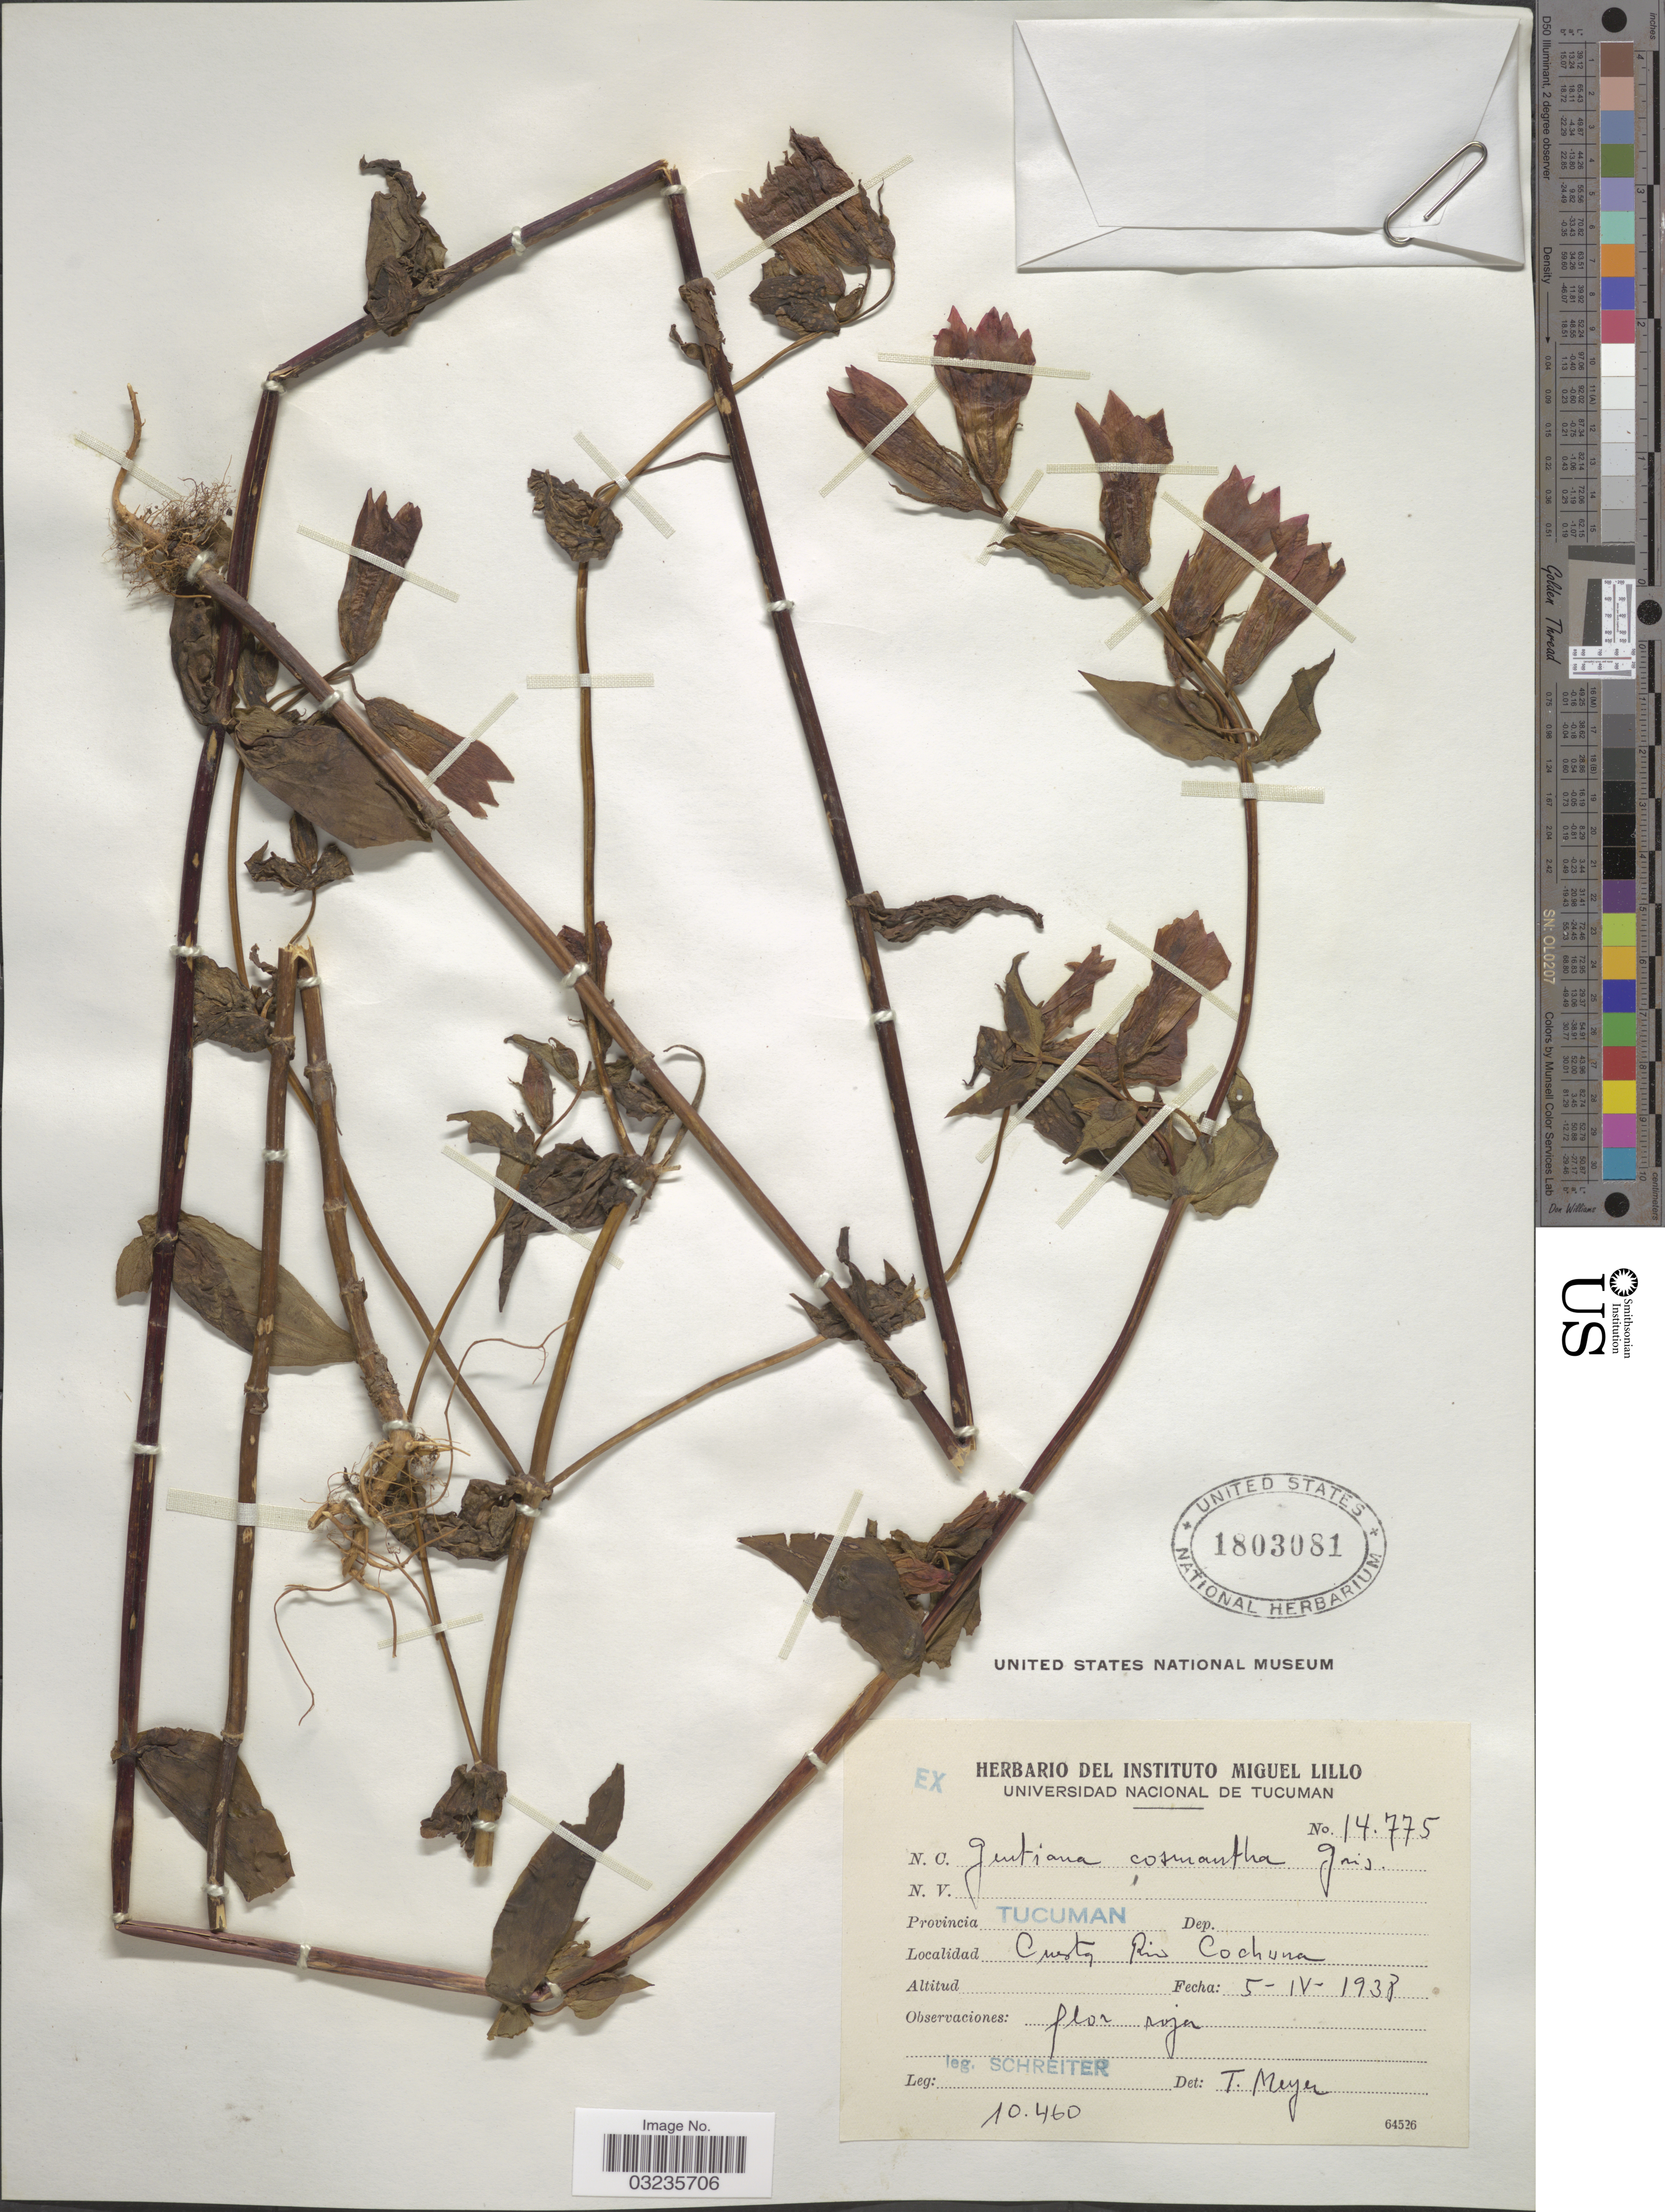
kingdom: Plantae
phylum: Tracheophyta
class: Magnoliopsida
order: Gentianales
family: Gentianaceae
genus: Gentiana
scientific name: Gentiana cosmantha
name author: Griseb.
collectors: -. Schreiter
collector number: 10460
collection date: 1938-04-05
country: Argentina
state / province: Tucuman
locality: Cuesta Rio Cochuna.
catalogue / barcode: US 1803081